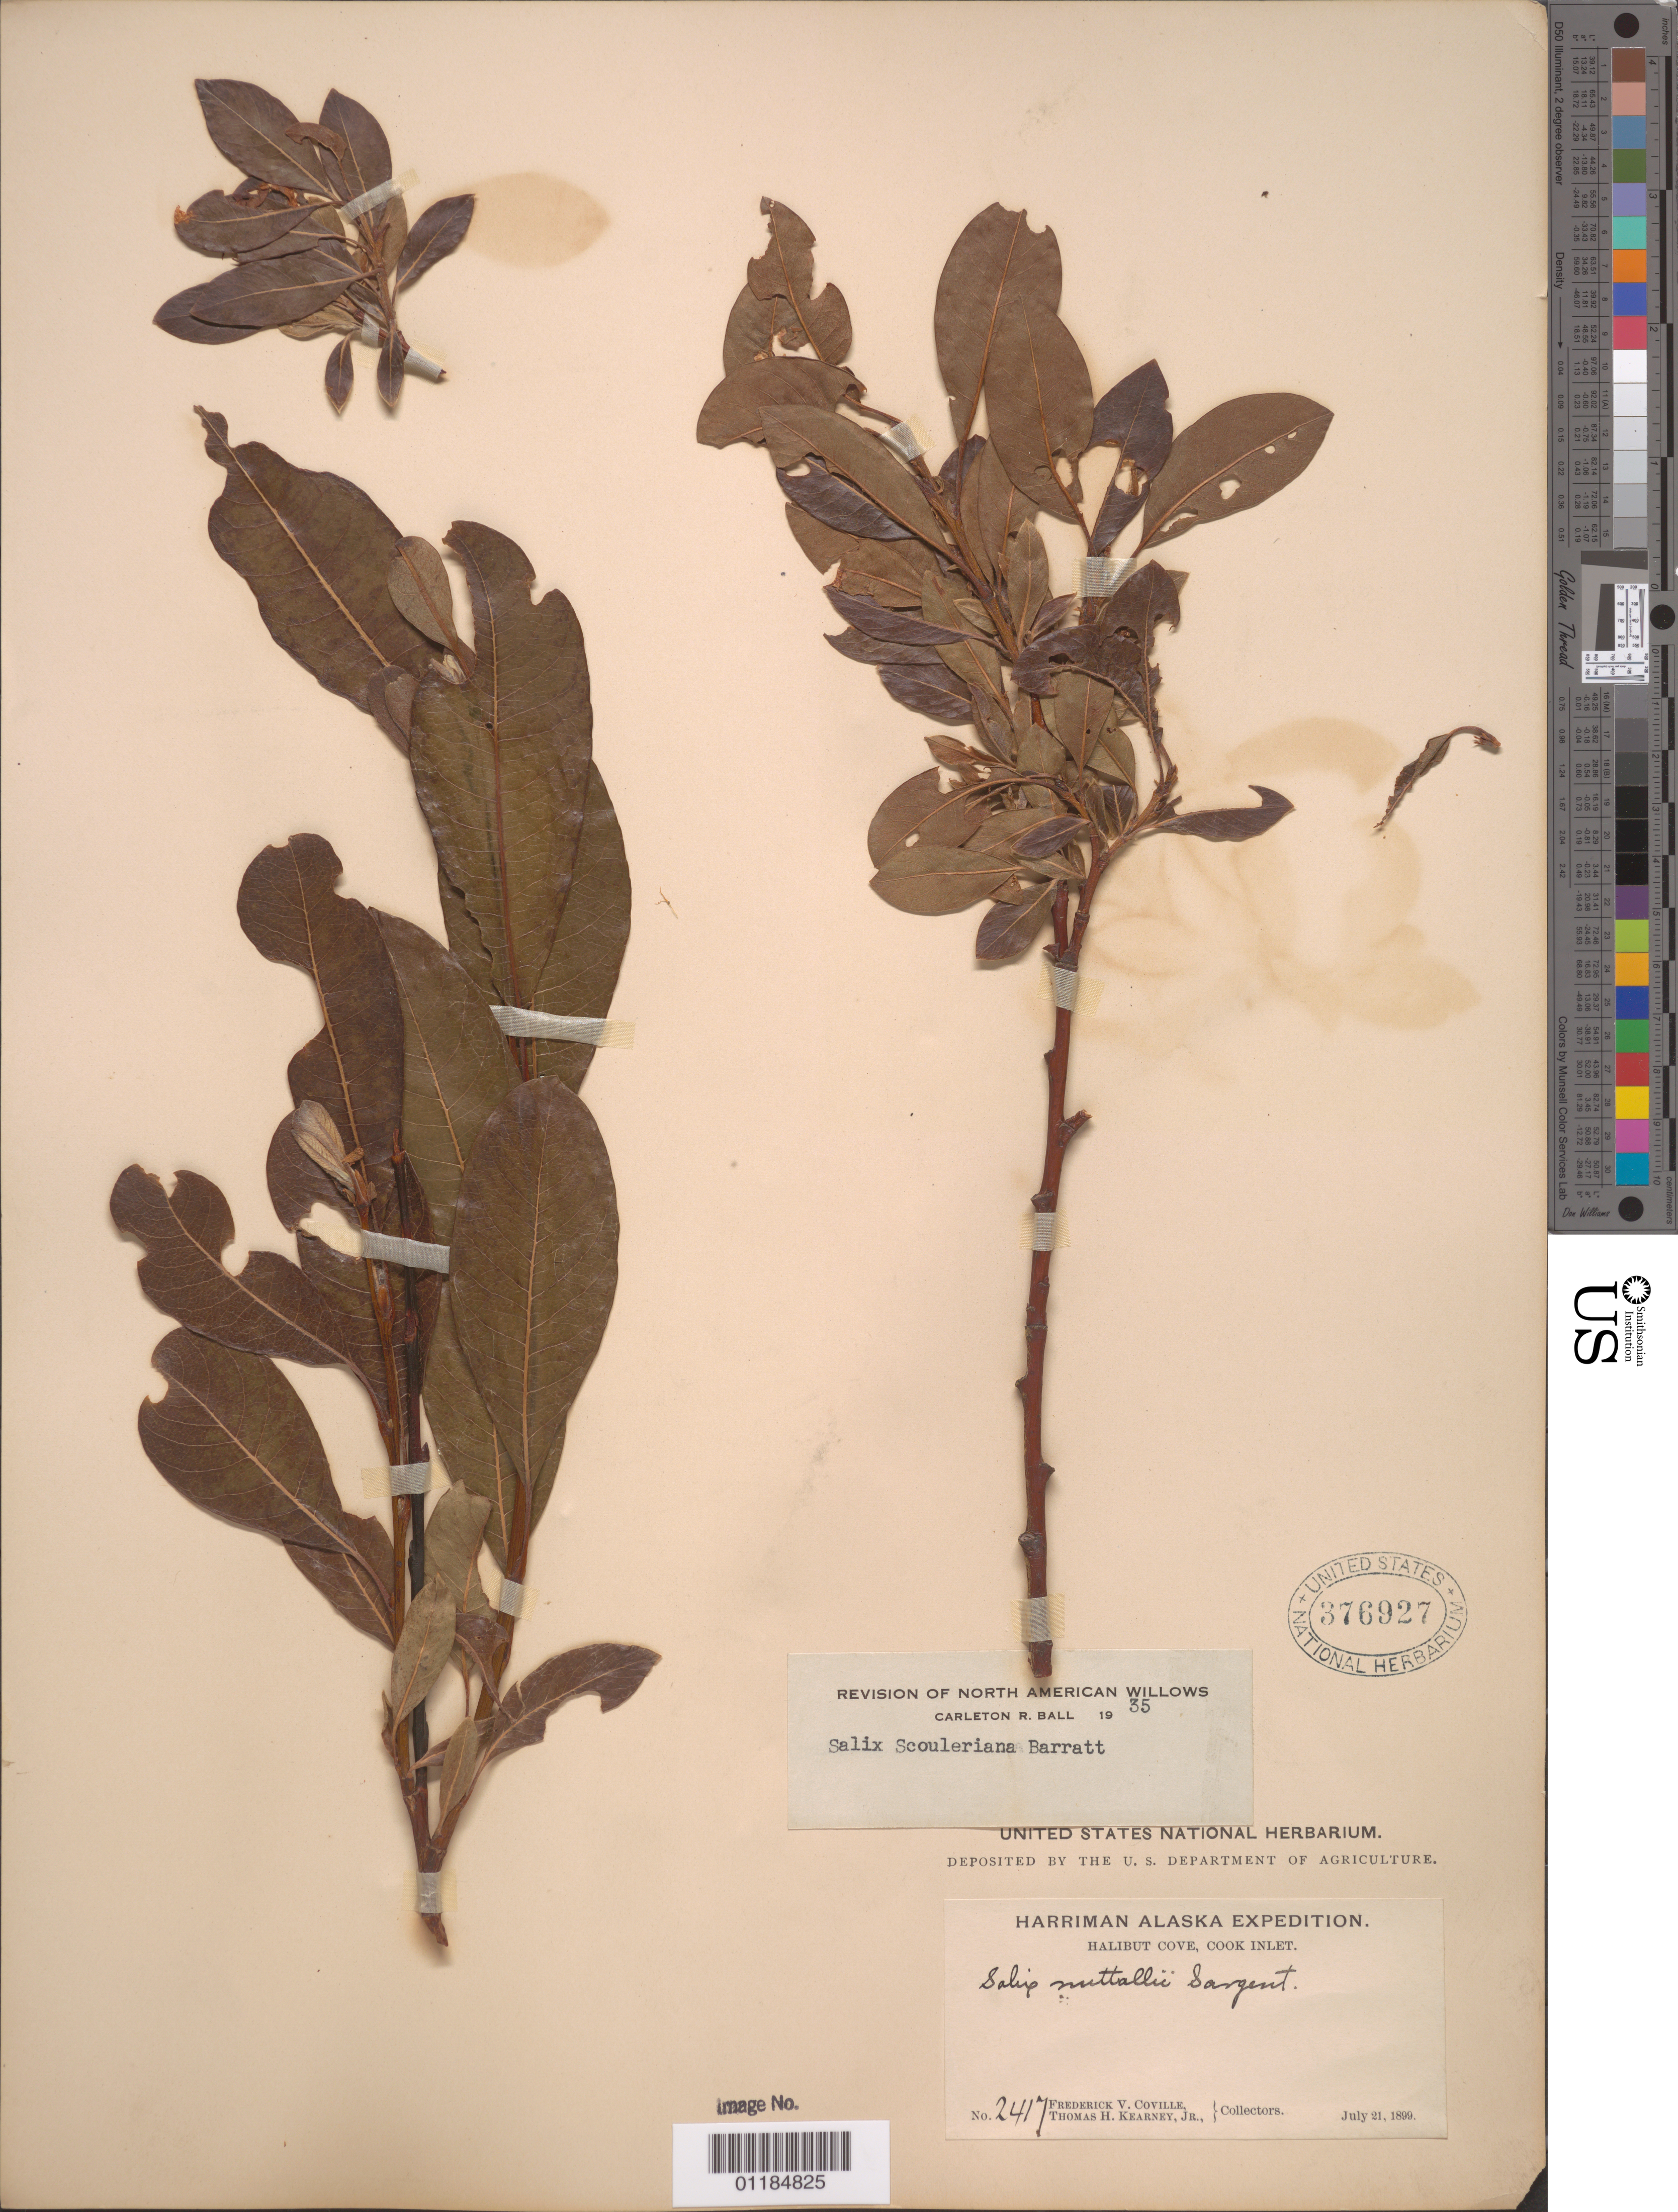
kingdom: Plantae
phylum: Tracheophyta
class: Magnoliopsida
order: Malpighiales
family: Salicaceae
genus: Salix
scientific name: Salix scouleriana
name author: Barratt ex Hook.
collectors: F. V. Coville & T. H. Kearney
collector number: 2417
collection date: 1899-07-21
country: United States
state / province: Alaska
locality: Halibut Cove, Cook Inlet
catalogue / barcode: US 376927